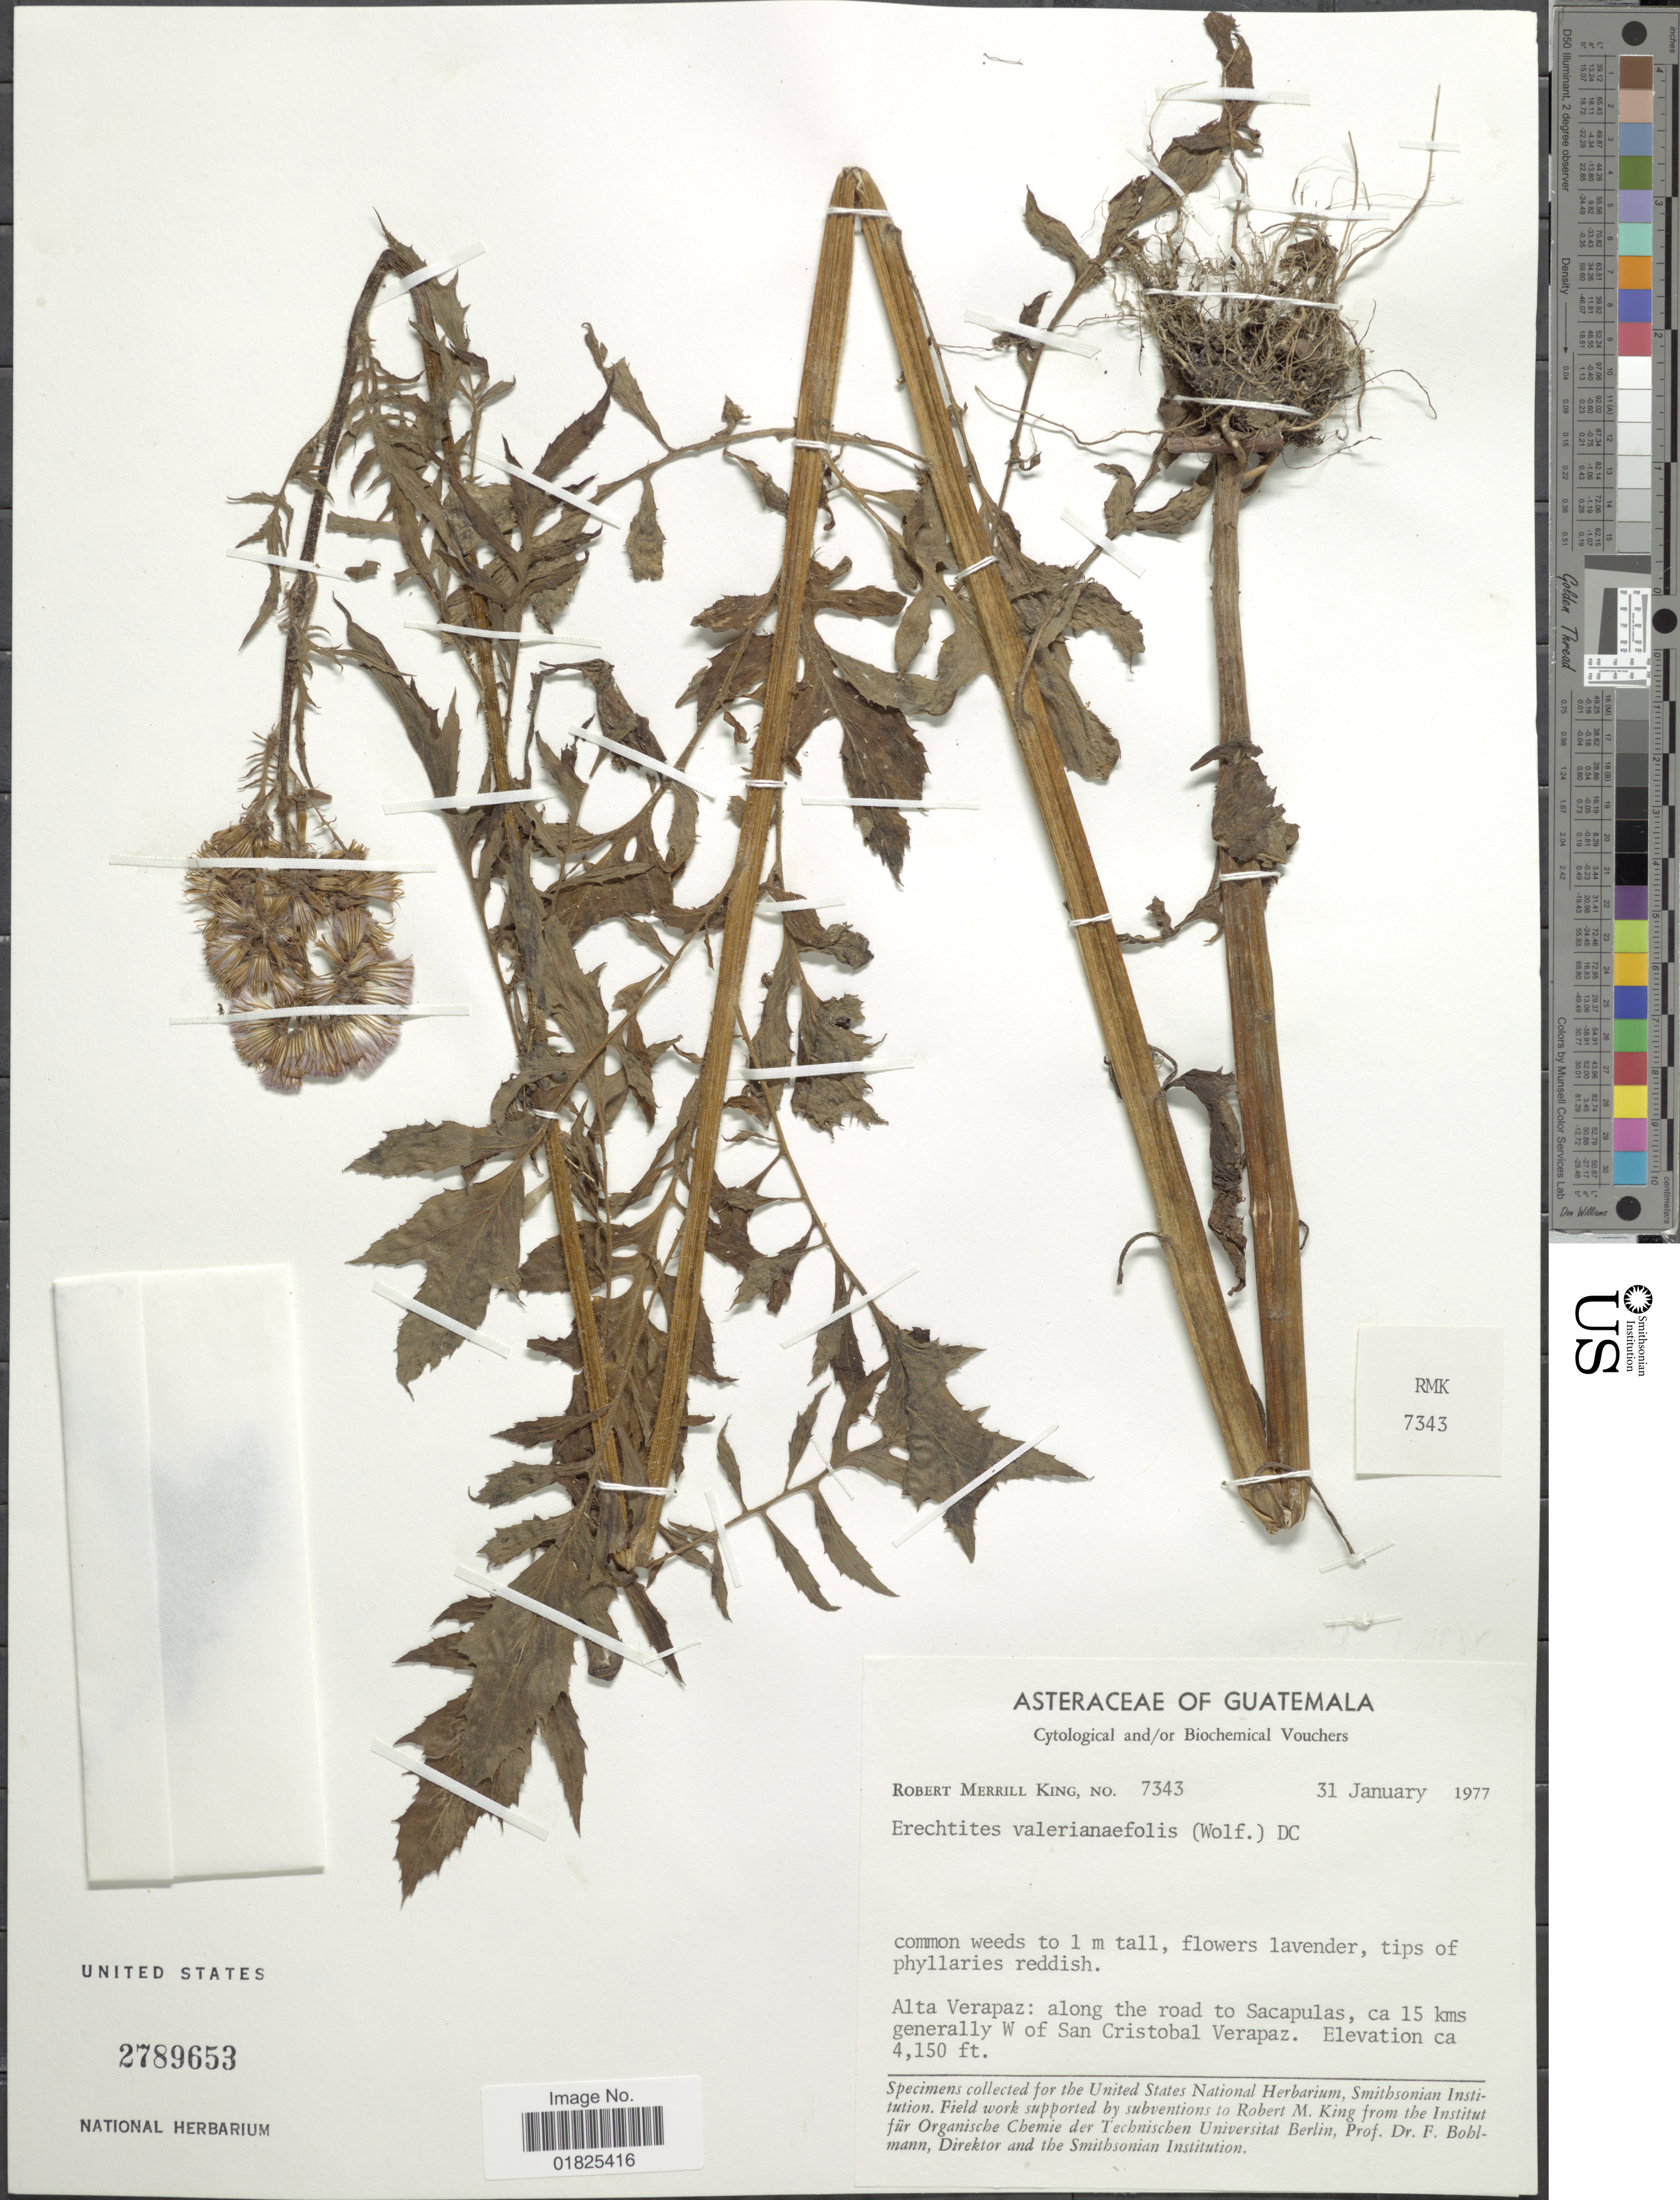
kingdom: Plantae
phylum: Tracheophyta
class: Magnoliopsida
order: Asterales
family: Asteraceae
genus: Erechtites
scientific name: Erechtites valerianifolius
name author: (Link ex Spreng.) DC.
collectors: R. M. King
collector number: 7343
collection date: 1977-01-31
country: Guatemala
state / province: Alta Verapaz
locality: Along the road to Sacapulas, ca. 15 km generally W of San Cristobal Verapaz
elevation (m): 1265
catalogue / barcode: US 2789653